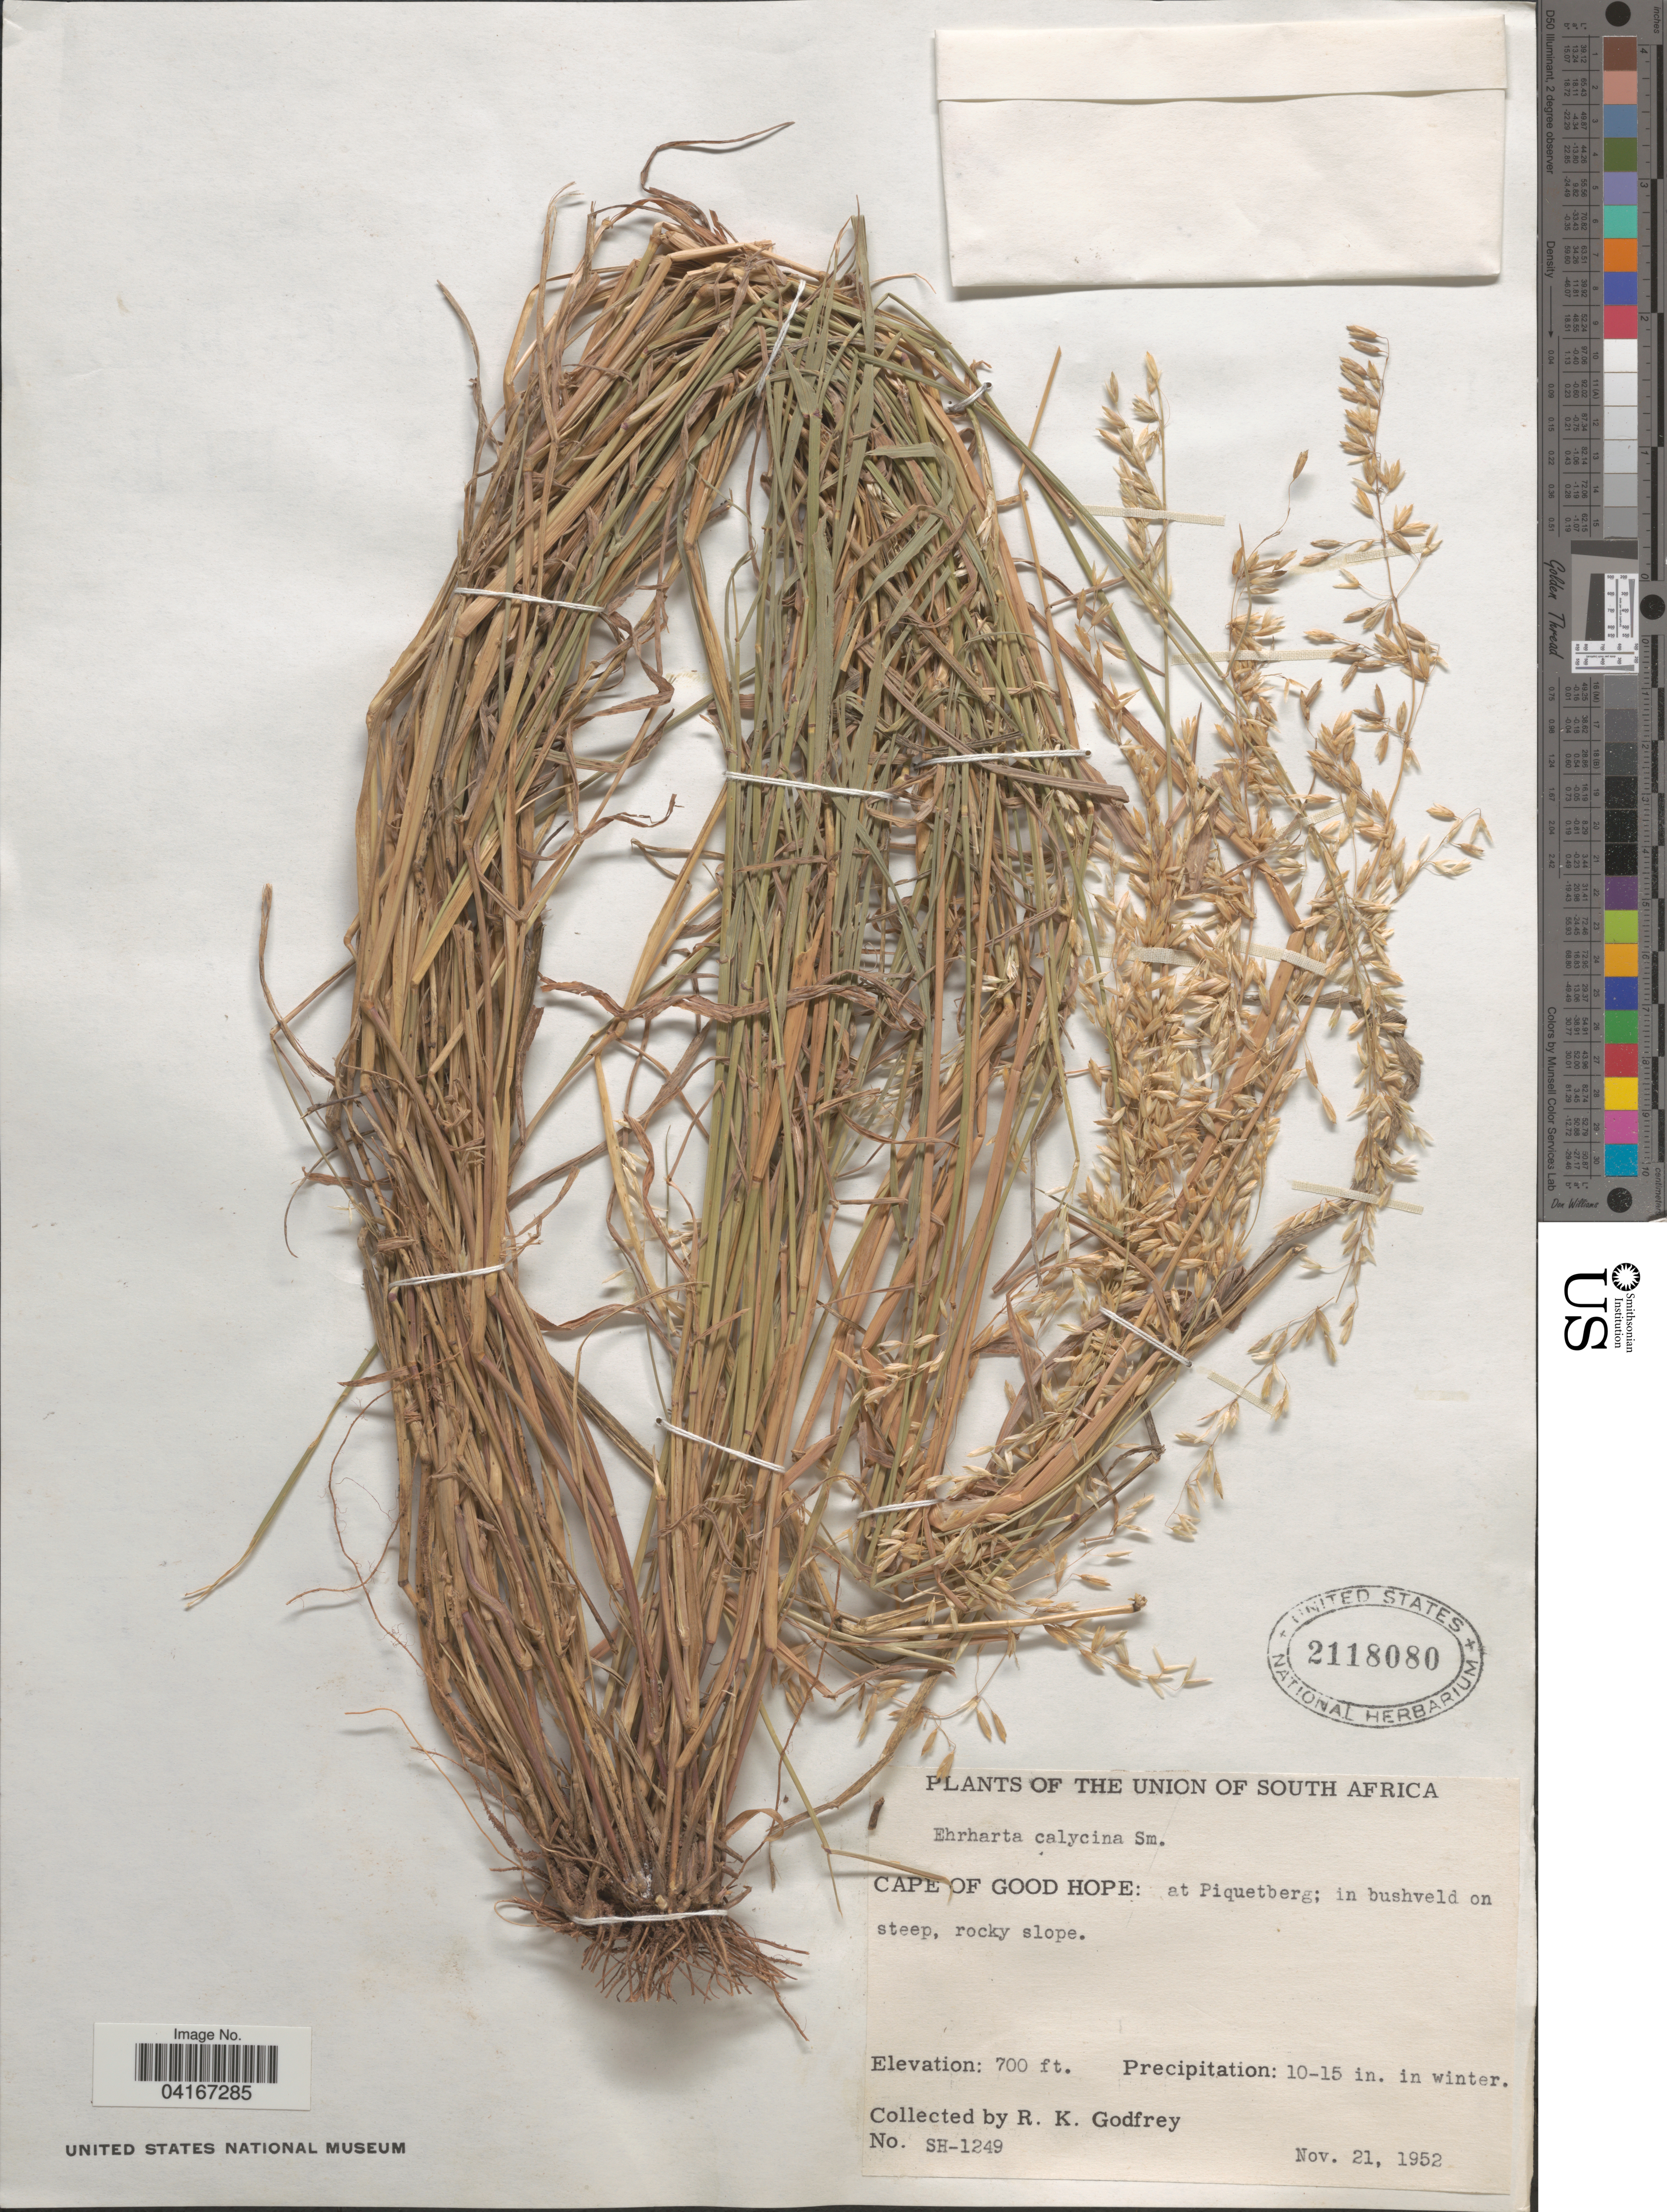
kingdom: Plantae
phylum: Tracheophyta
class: Liliopsida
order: Poales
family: Poaceae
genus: Ehrharta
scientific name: Ehrharta calycina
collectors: R. K. Godfrey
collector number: SH-1249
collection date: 1952-11-21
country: South Africa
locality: The Union of South Africa. Cape of Good Hope: at Piquetberg.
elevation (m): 213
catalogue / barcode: US 2118080